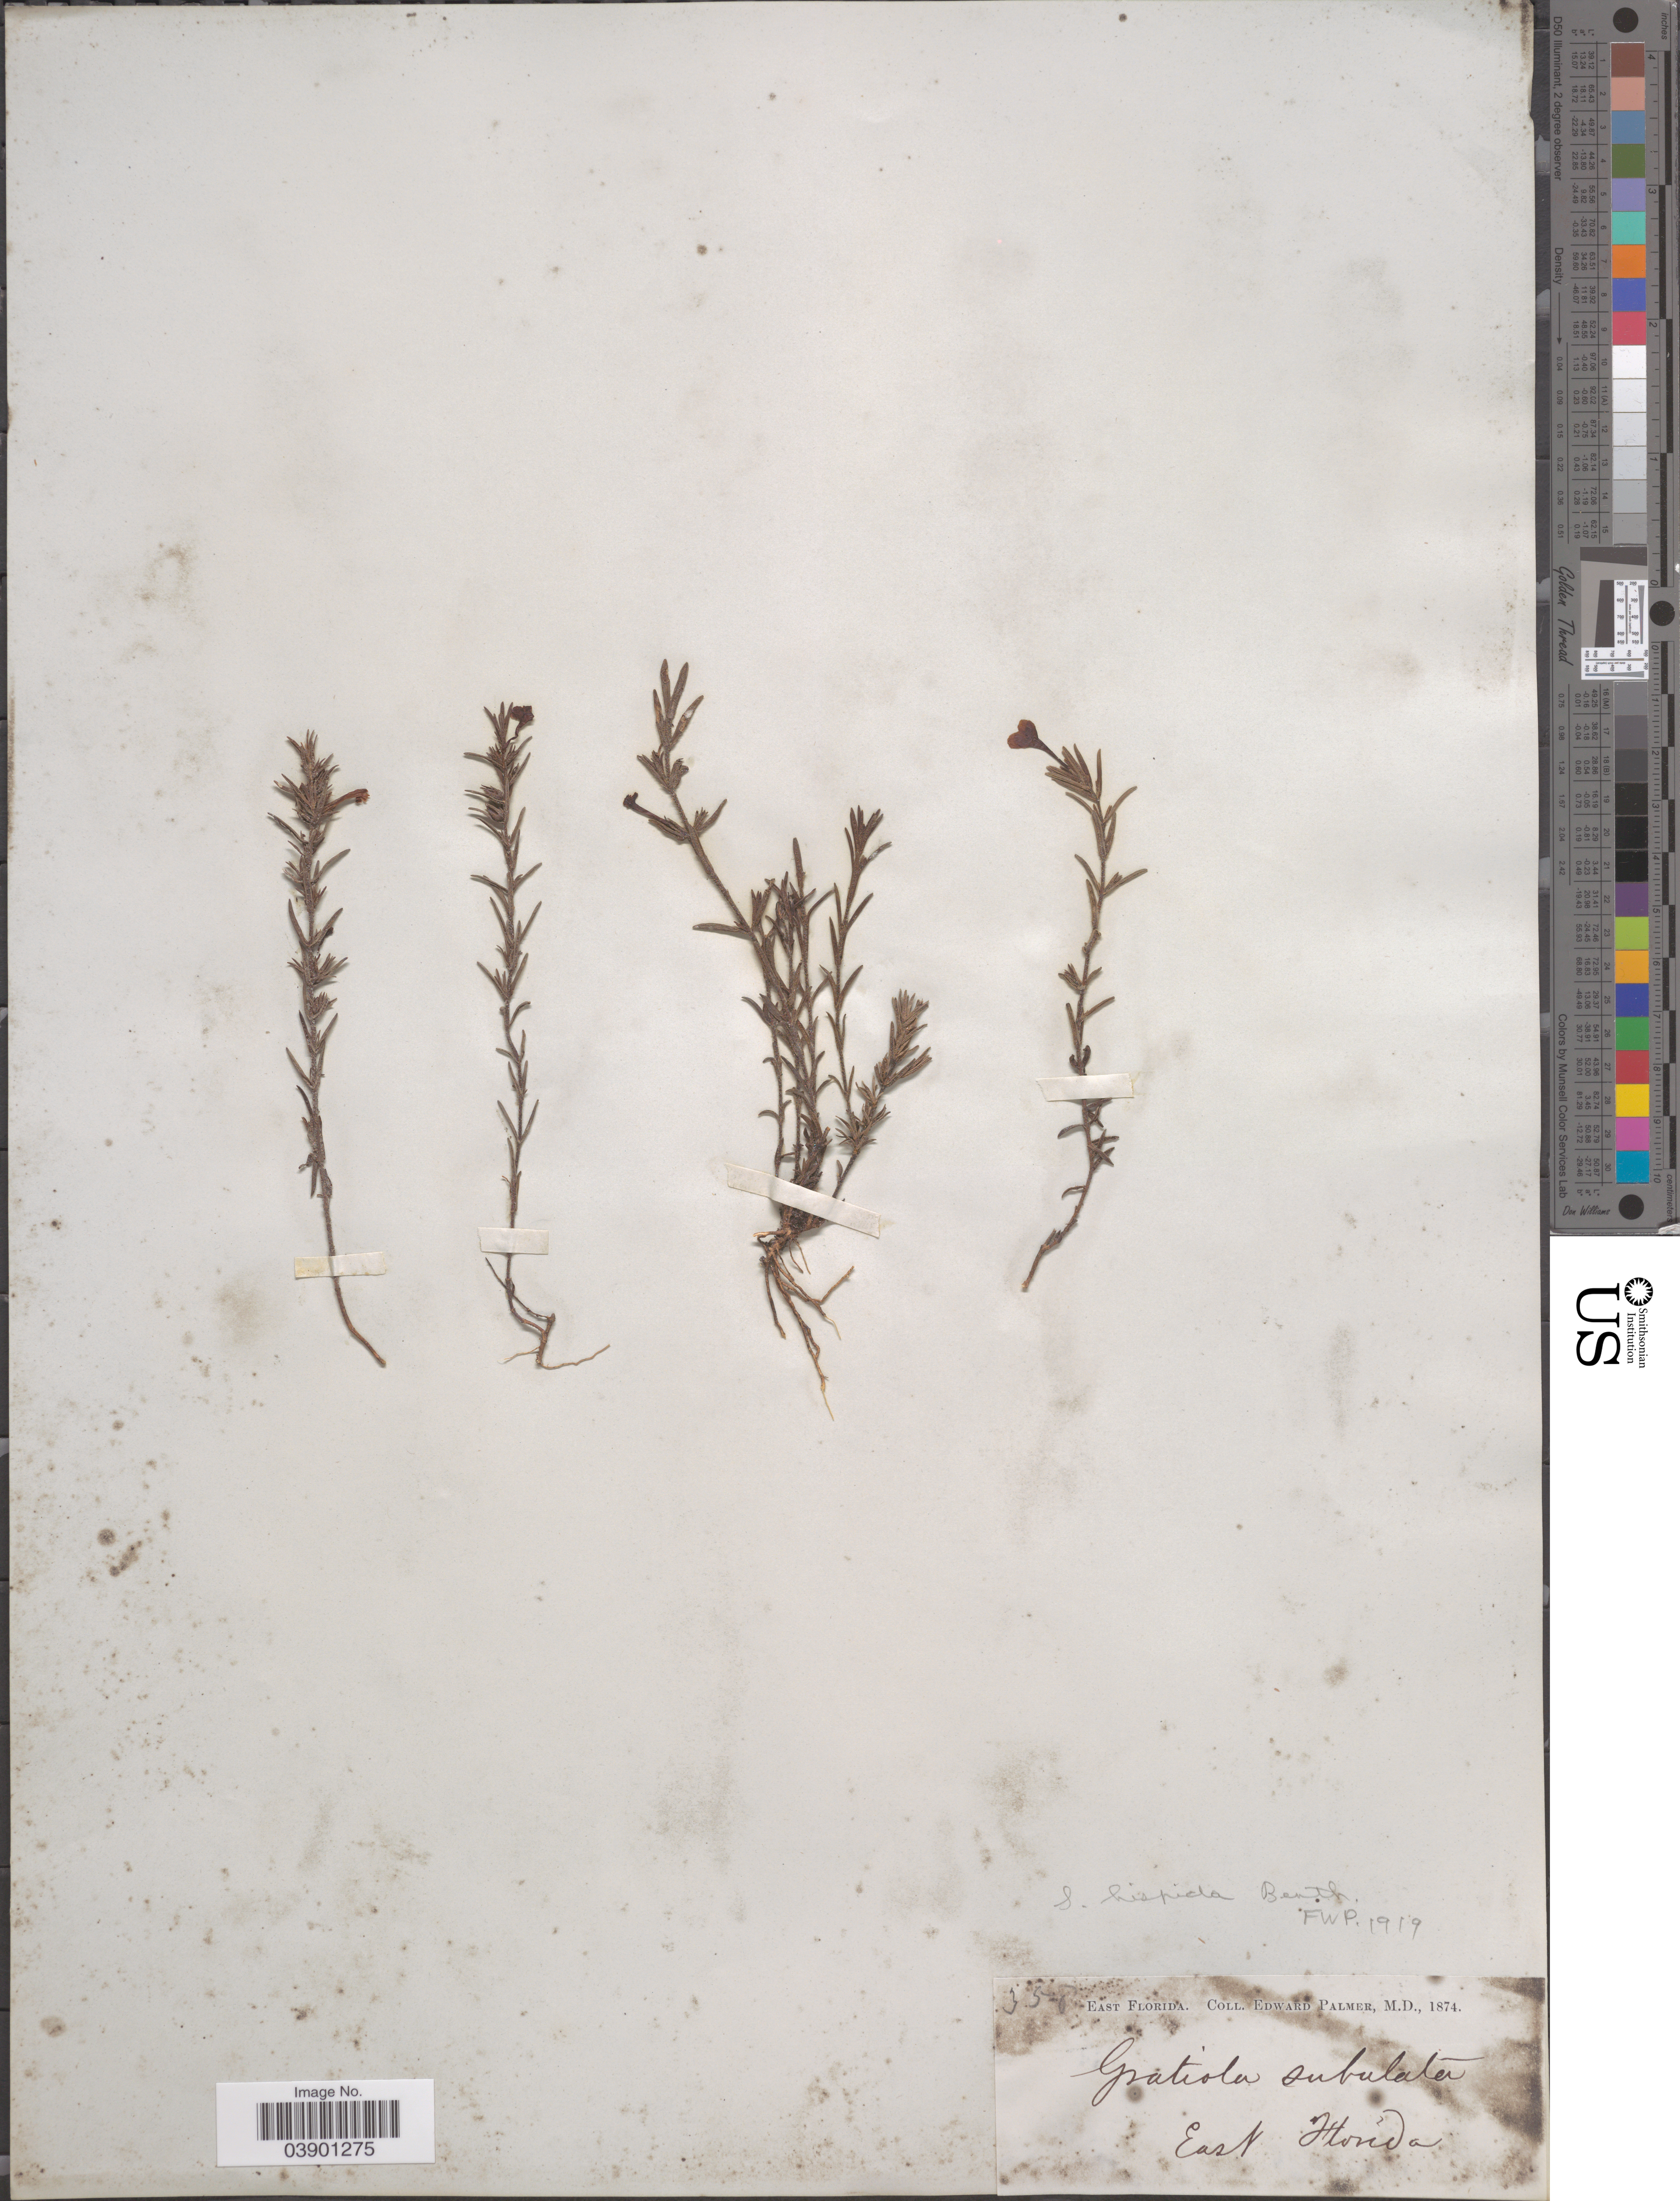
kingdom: Plantae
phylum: Tracheophyta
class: Magnoliopsida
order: Lamiales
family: Plantaginaceae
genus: Sophronanthe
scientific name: Sophronanthe hispida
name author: Benth. ex Lindl.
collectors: E. Palmer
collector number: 358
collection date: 1874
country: United States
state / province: Florida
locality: East Florida.